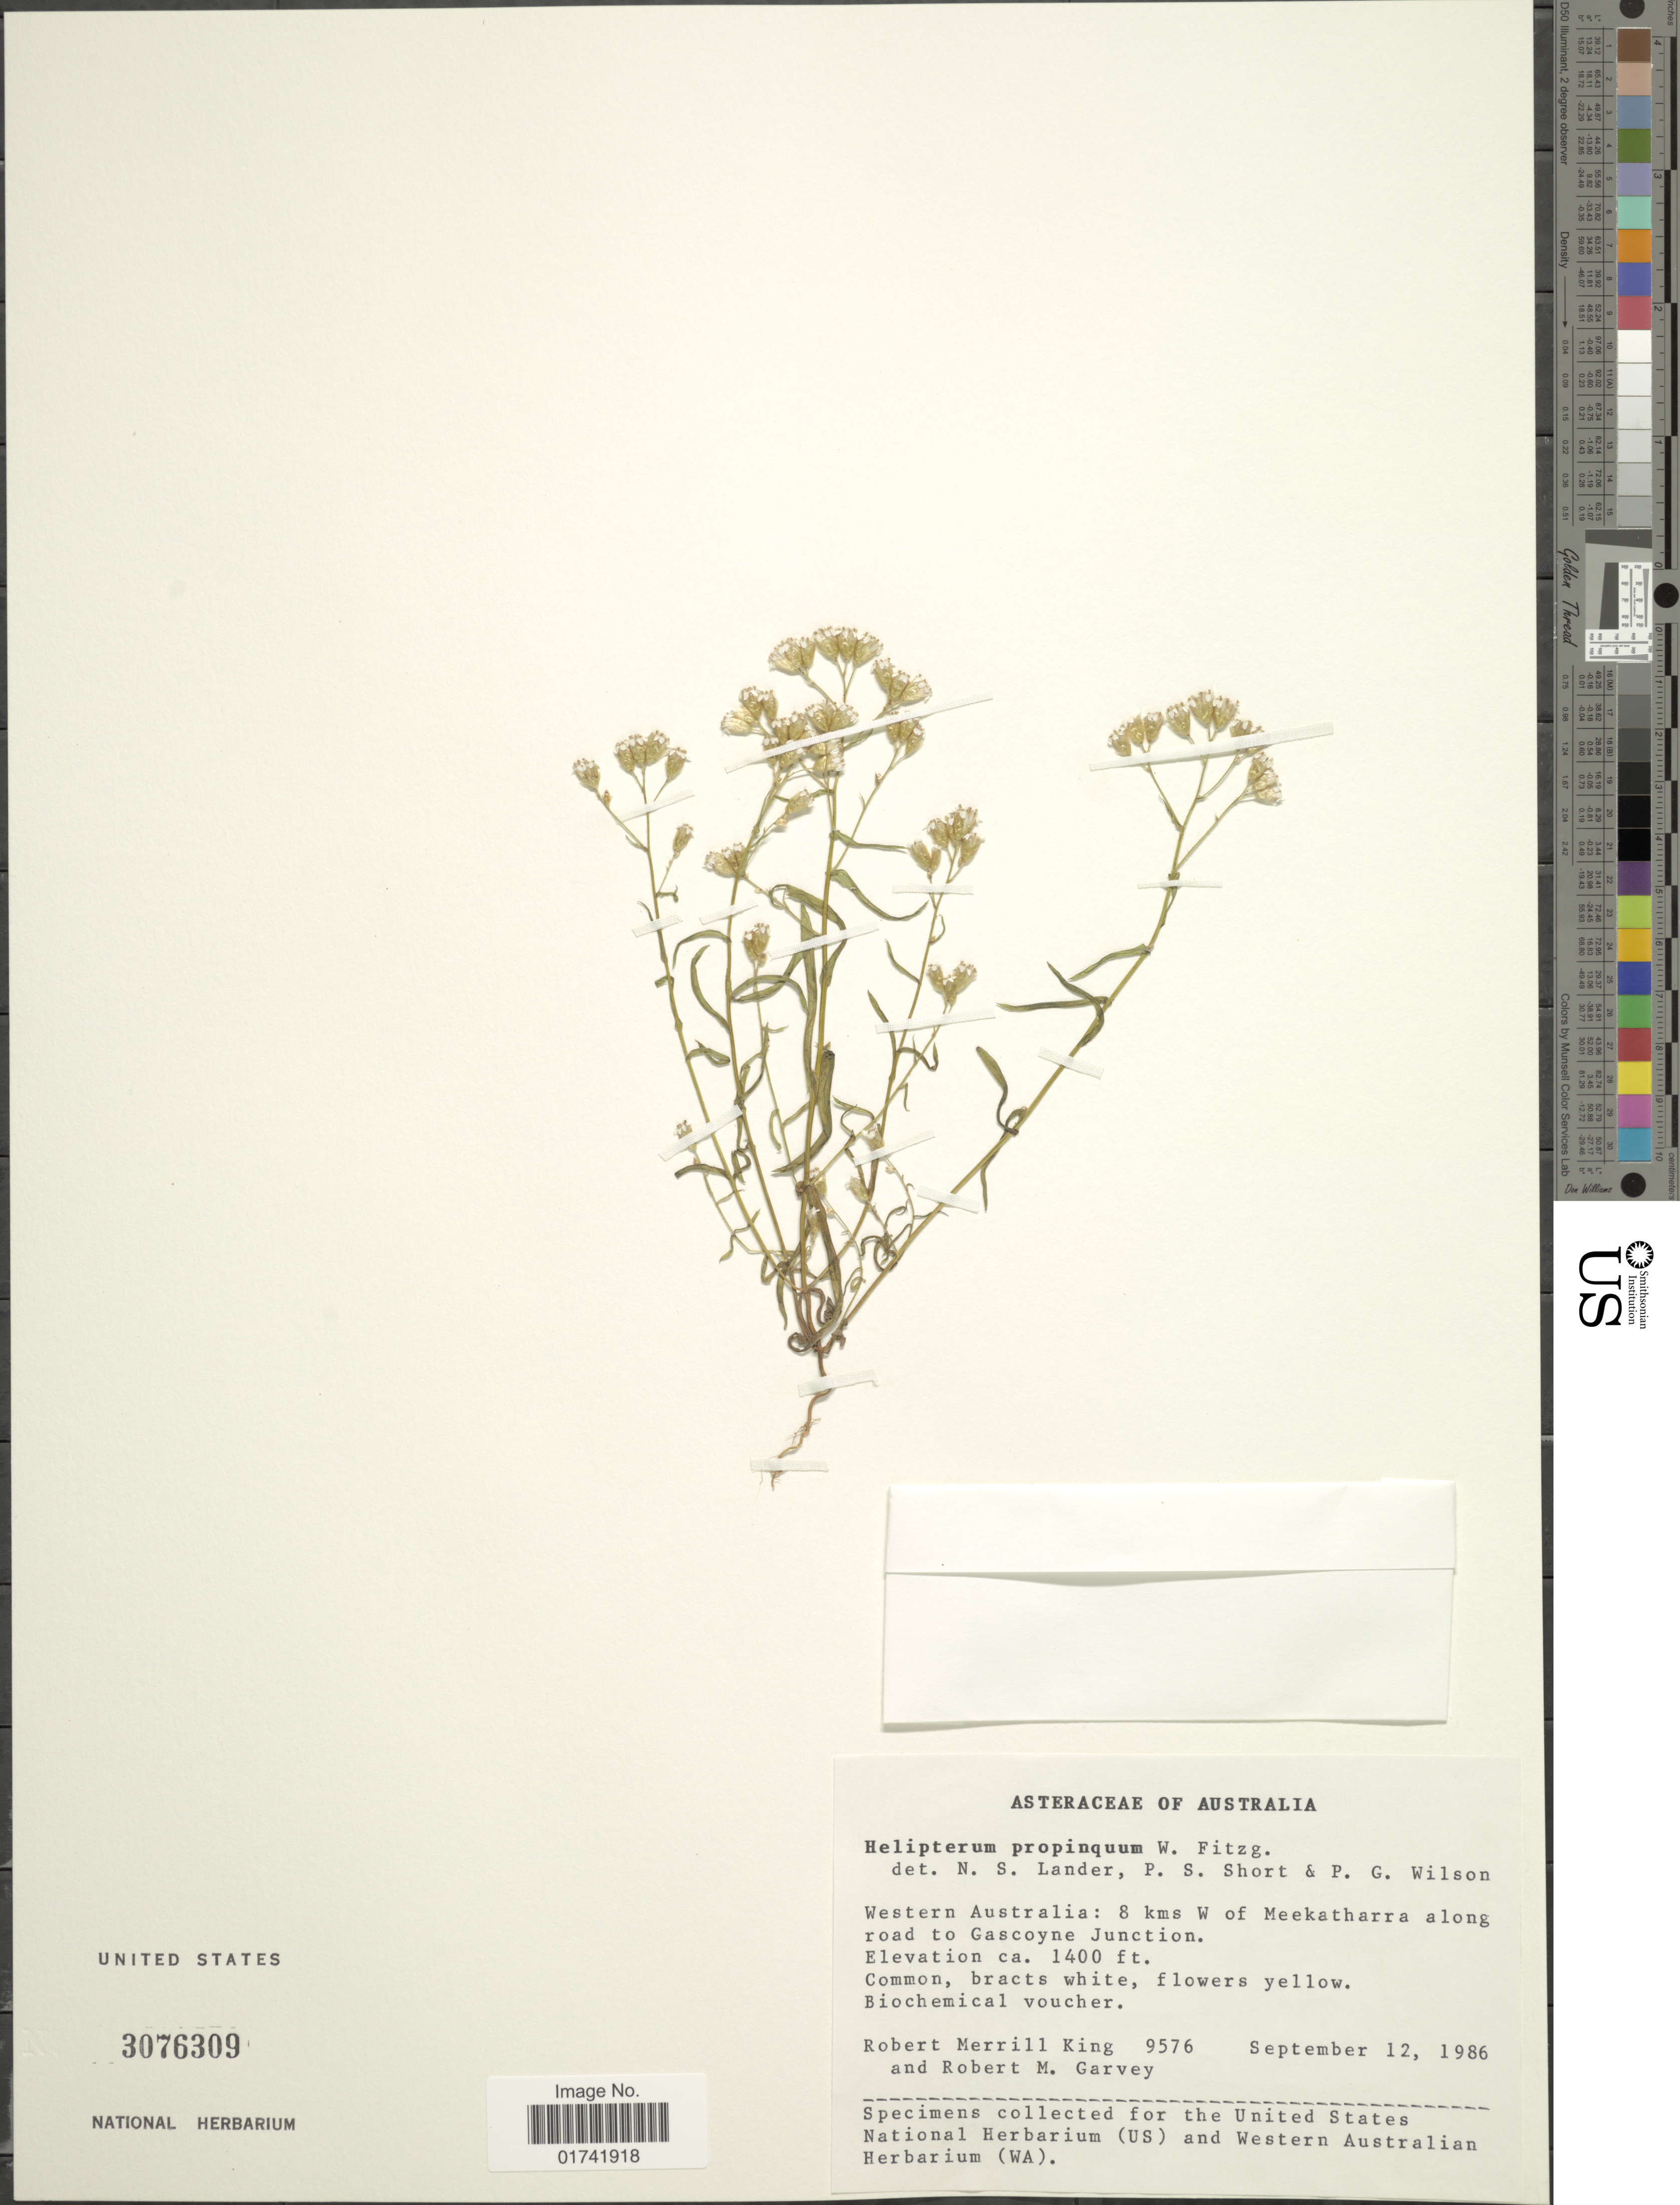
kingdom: Plantae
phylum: Tracheophyta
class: Magnoliopsida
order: Asterales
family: Asteraceae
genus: Rhodanthe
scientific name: Rhodanthe propinqua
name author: (W. Fitzg.) Paul G. Wilson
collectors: R. M. King & R. Garvey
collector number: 9576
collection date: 1986-09-12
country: Australia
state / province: Western Australia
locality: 8 kms W of Meekatharra along road to gascoyone Junction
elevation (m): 427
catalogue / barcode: US 3076309